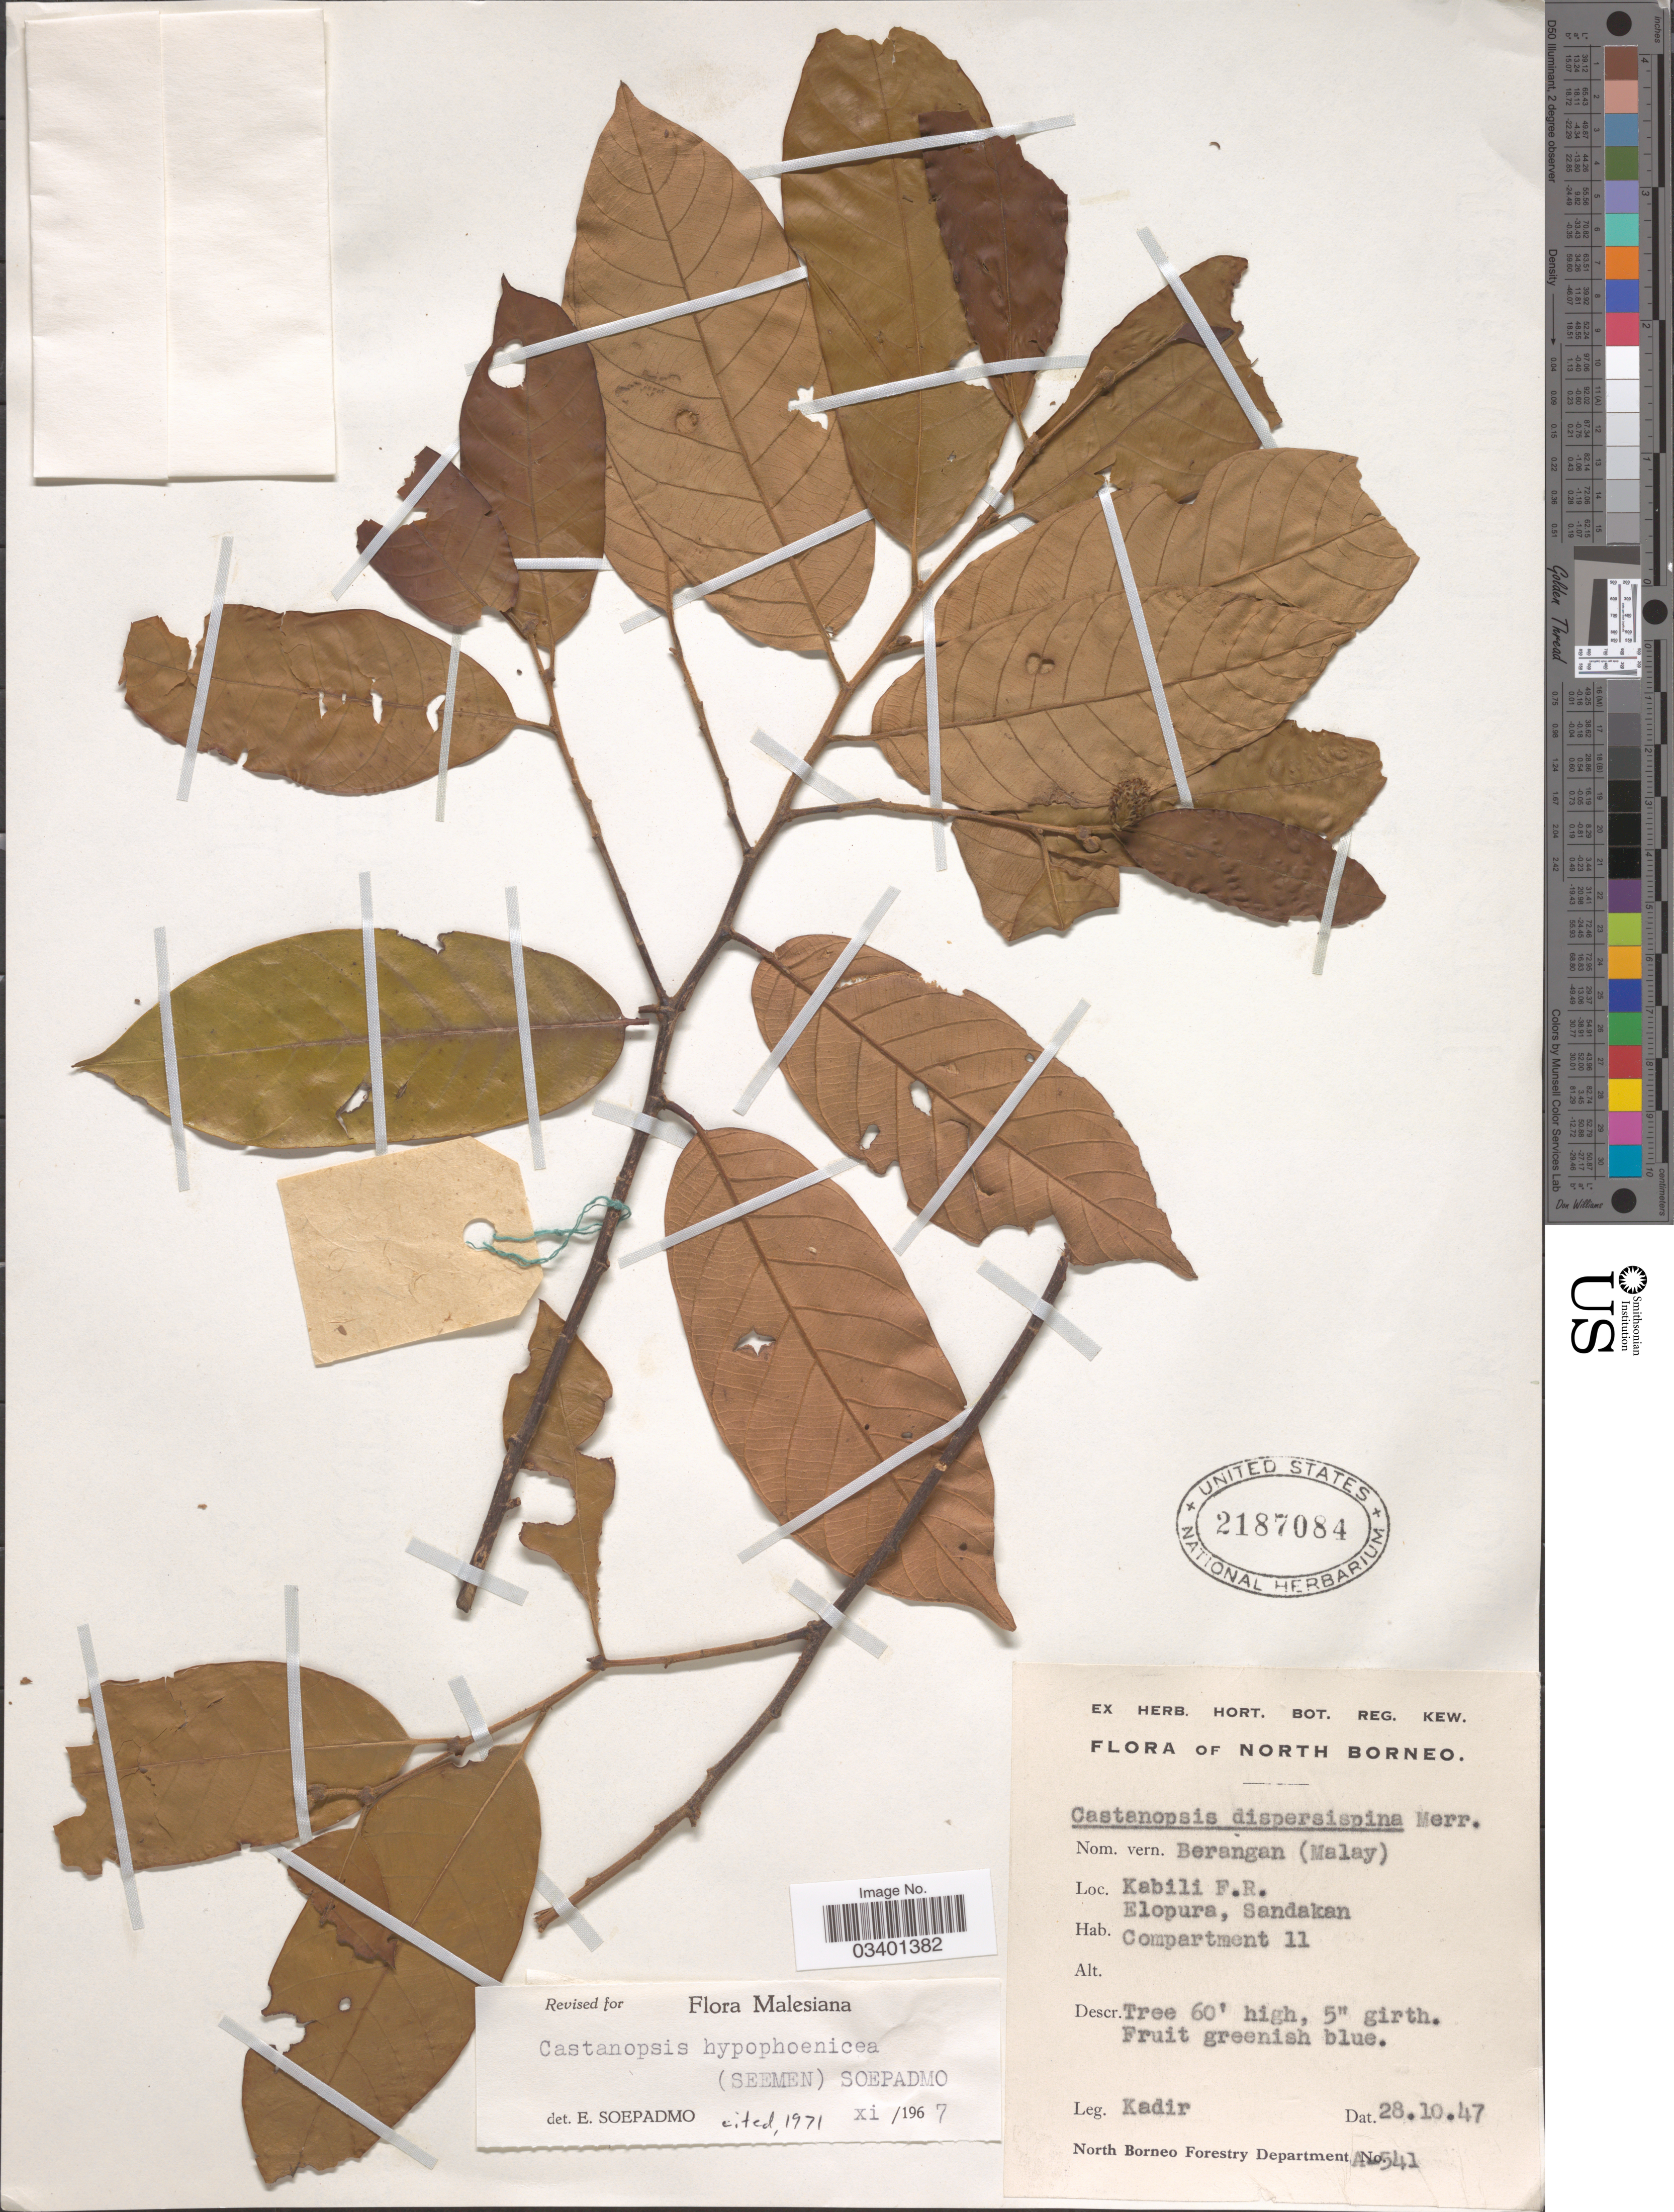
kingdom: Plantae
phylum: Tracheophyta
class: Magnoliopsida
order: Fagales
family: Fagaceae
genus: Castanopsis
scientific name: Castanopsis hypophoenicea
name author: (Seem.) Soepadmo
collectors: -. Kadir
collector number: A2541*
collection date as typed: Transcribed d/m/y: 28/10/47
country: Malaysia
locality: North Borneo. Kabili F.R. Elopura, Sandakan. Compartment 11.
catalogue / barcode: US 2187084